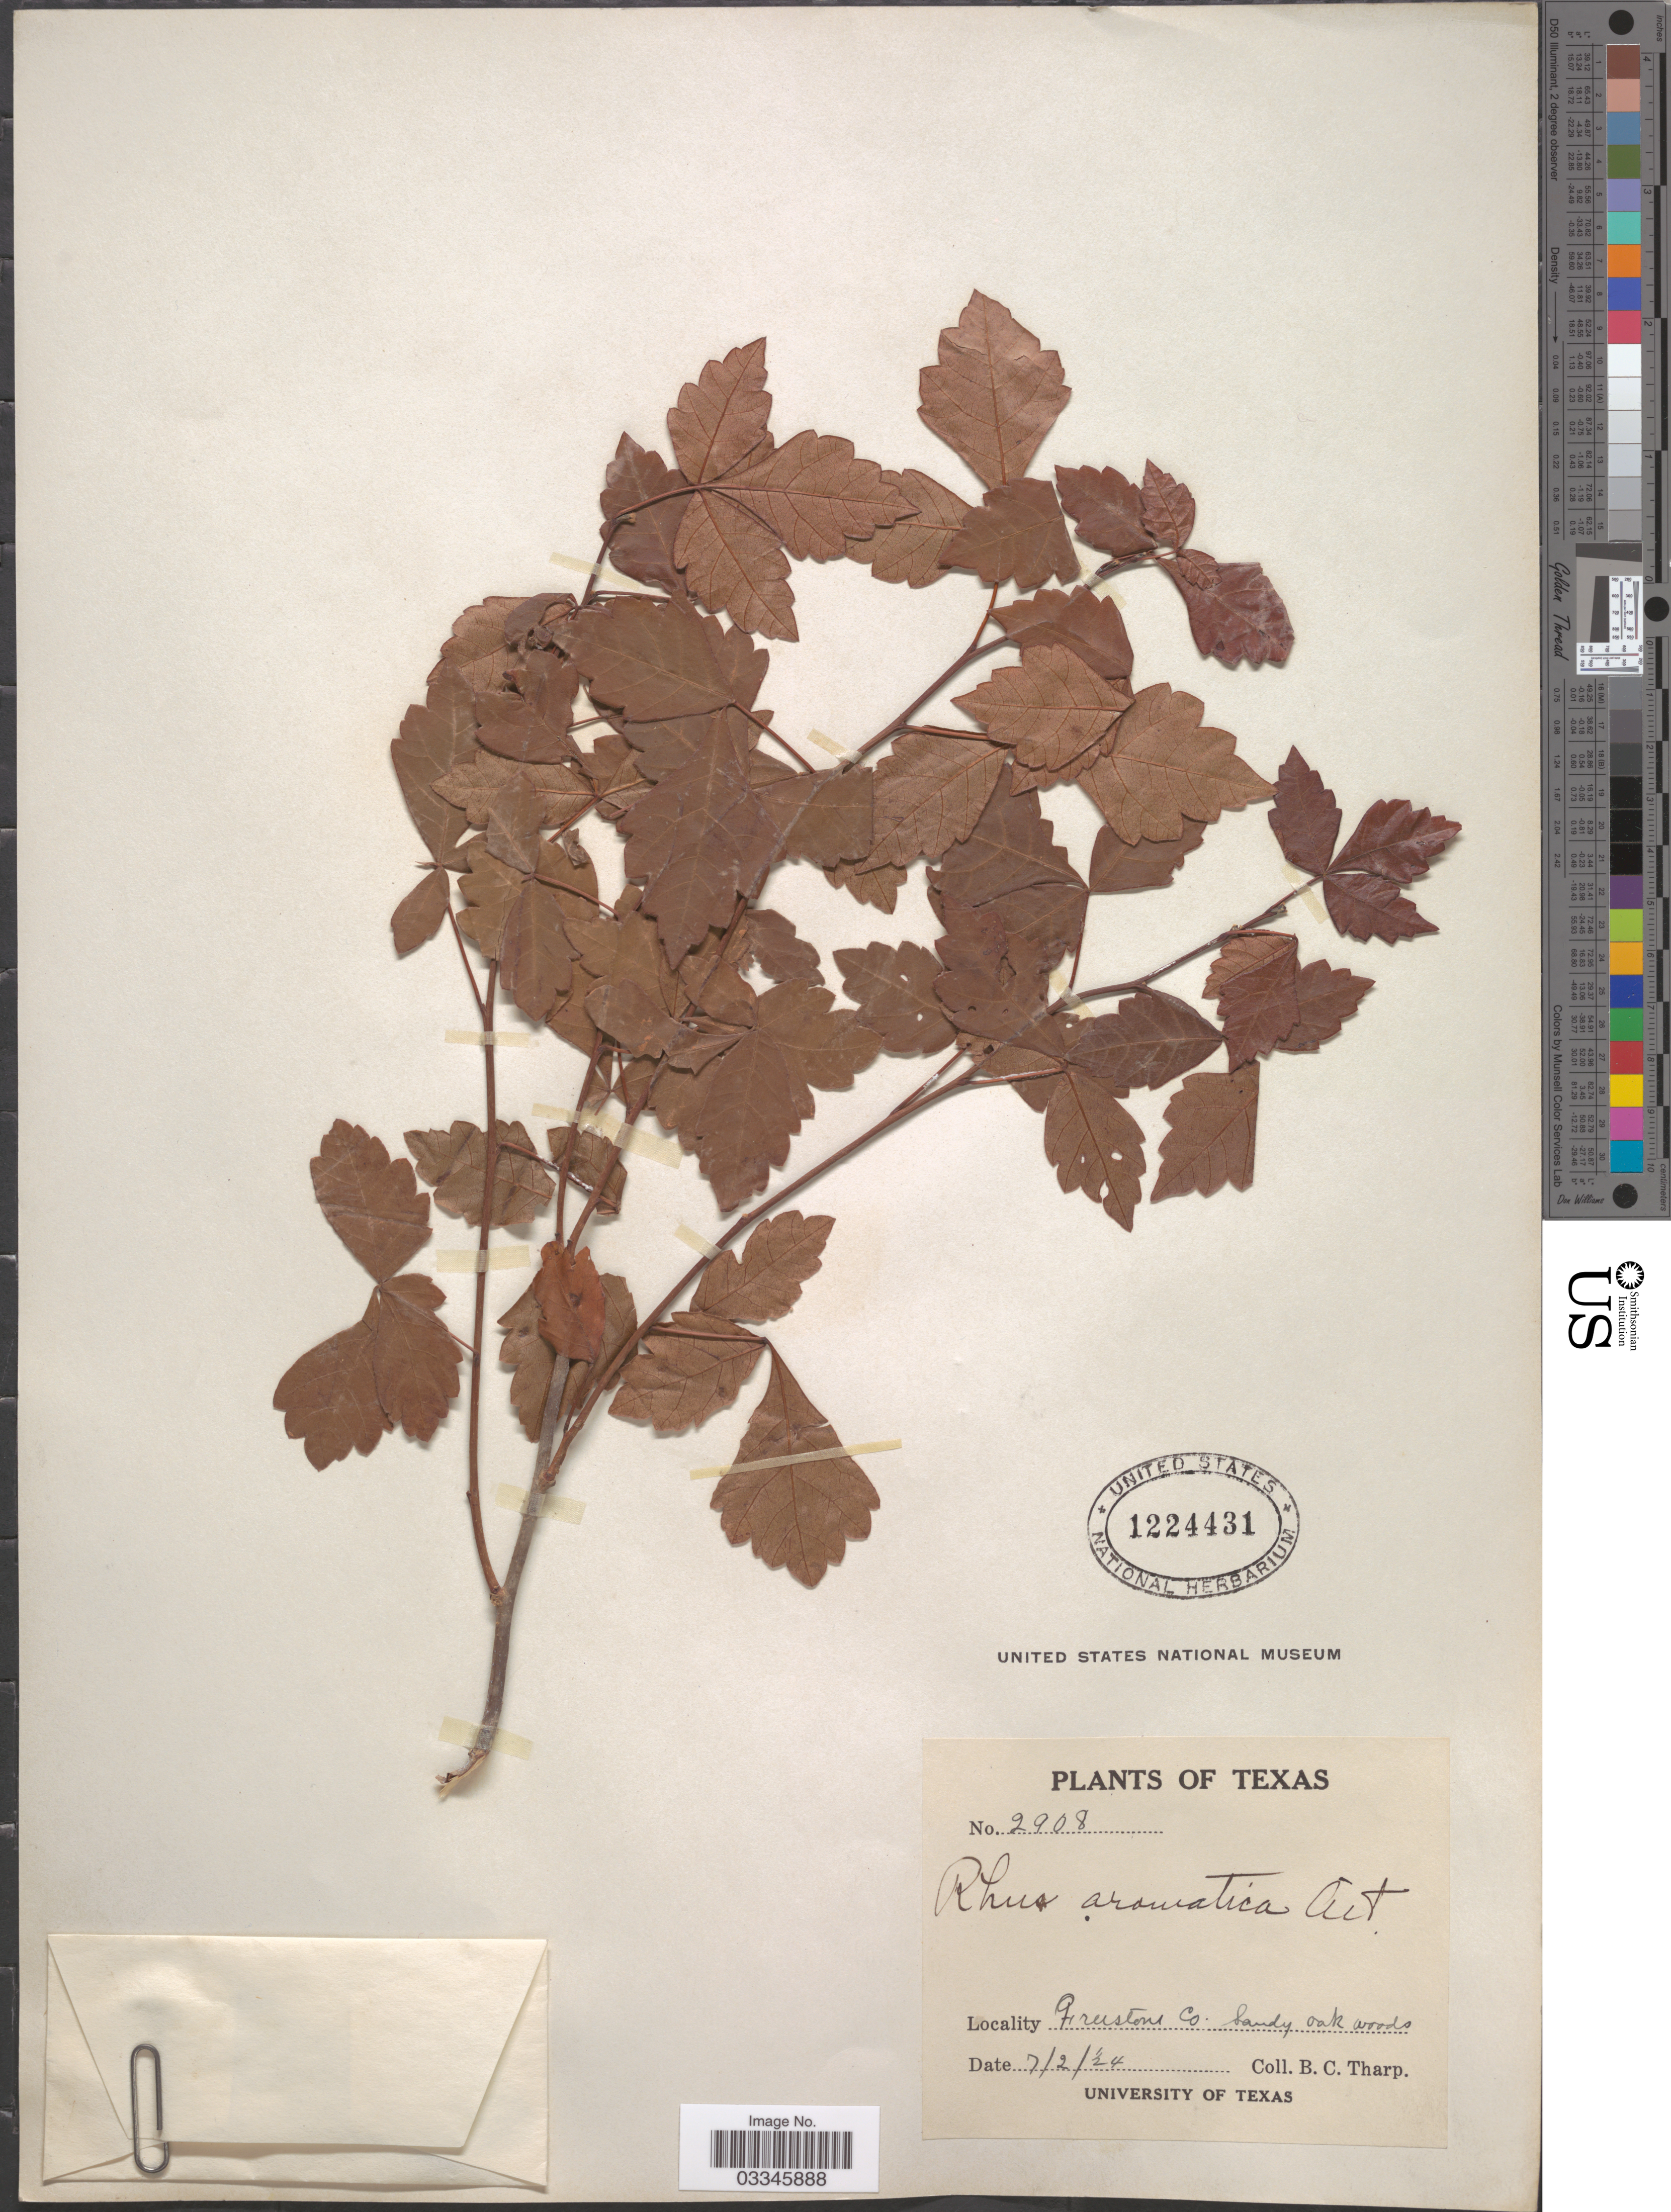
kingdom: Plantae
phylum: Tracheophyta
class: Magnoliopsida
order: Sapindales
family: Anacardiaceae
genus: Rhus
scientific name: Rhus crenata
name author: Thunb.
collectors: B. C. Tharp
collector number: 2908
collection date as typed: Transcribed d/m/y: 2/7/24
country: United States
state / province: Texas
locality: Freestone Co.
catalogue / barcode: US 1224431